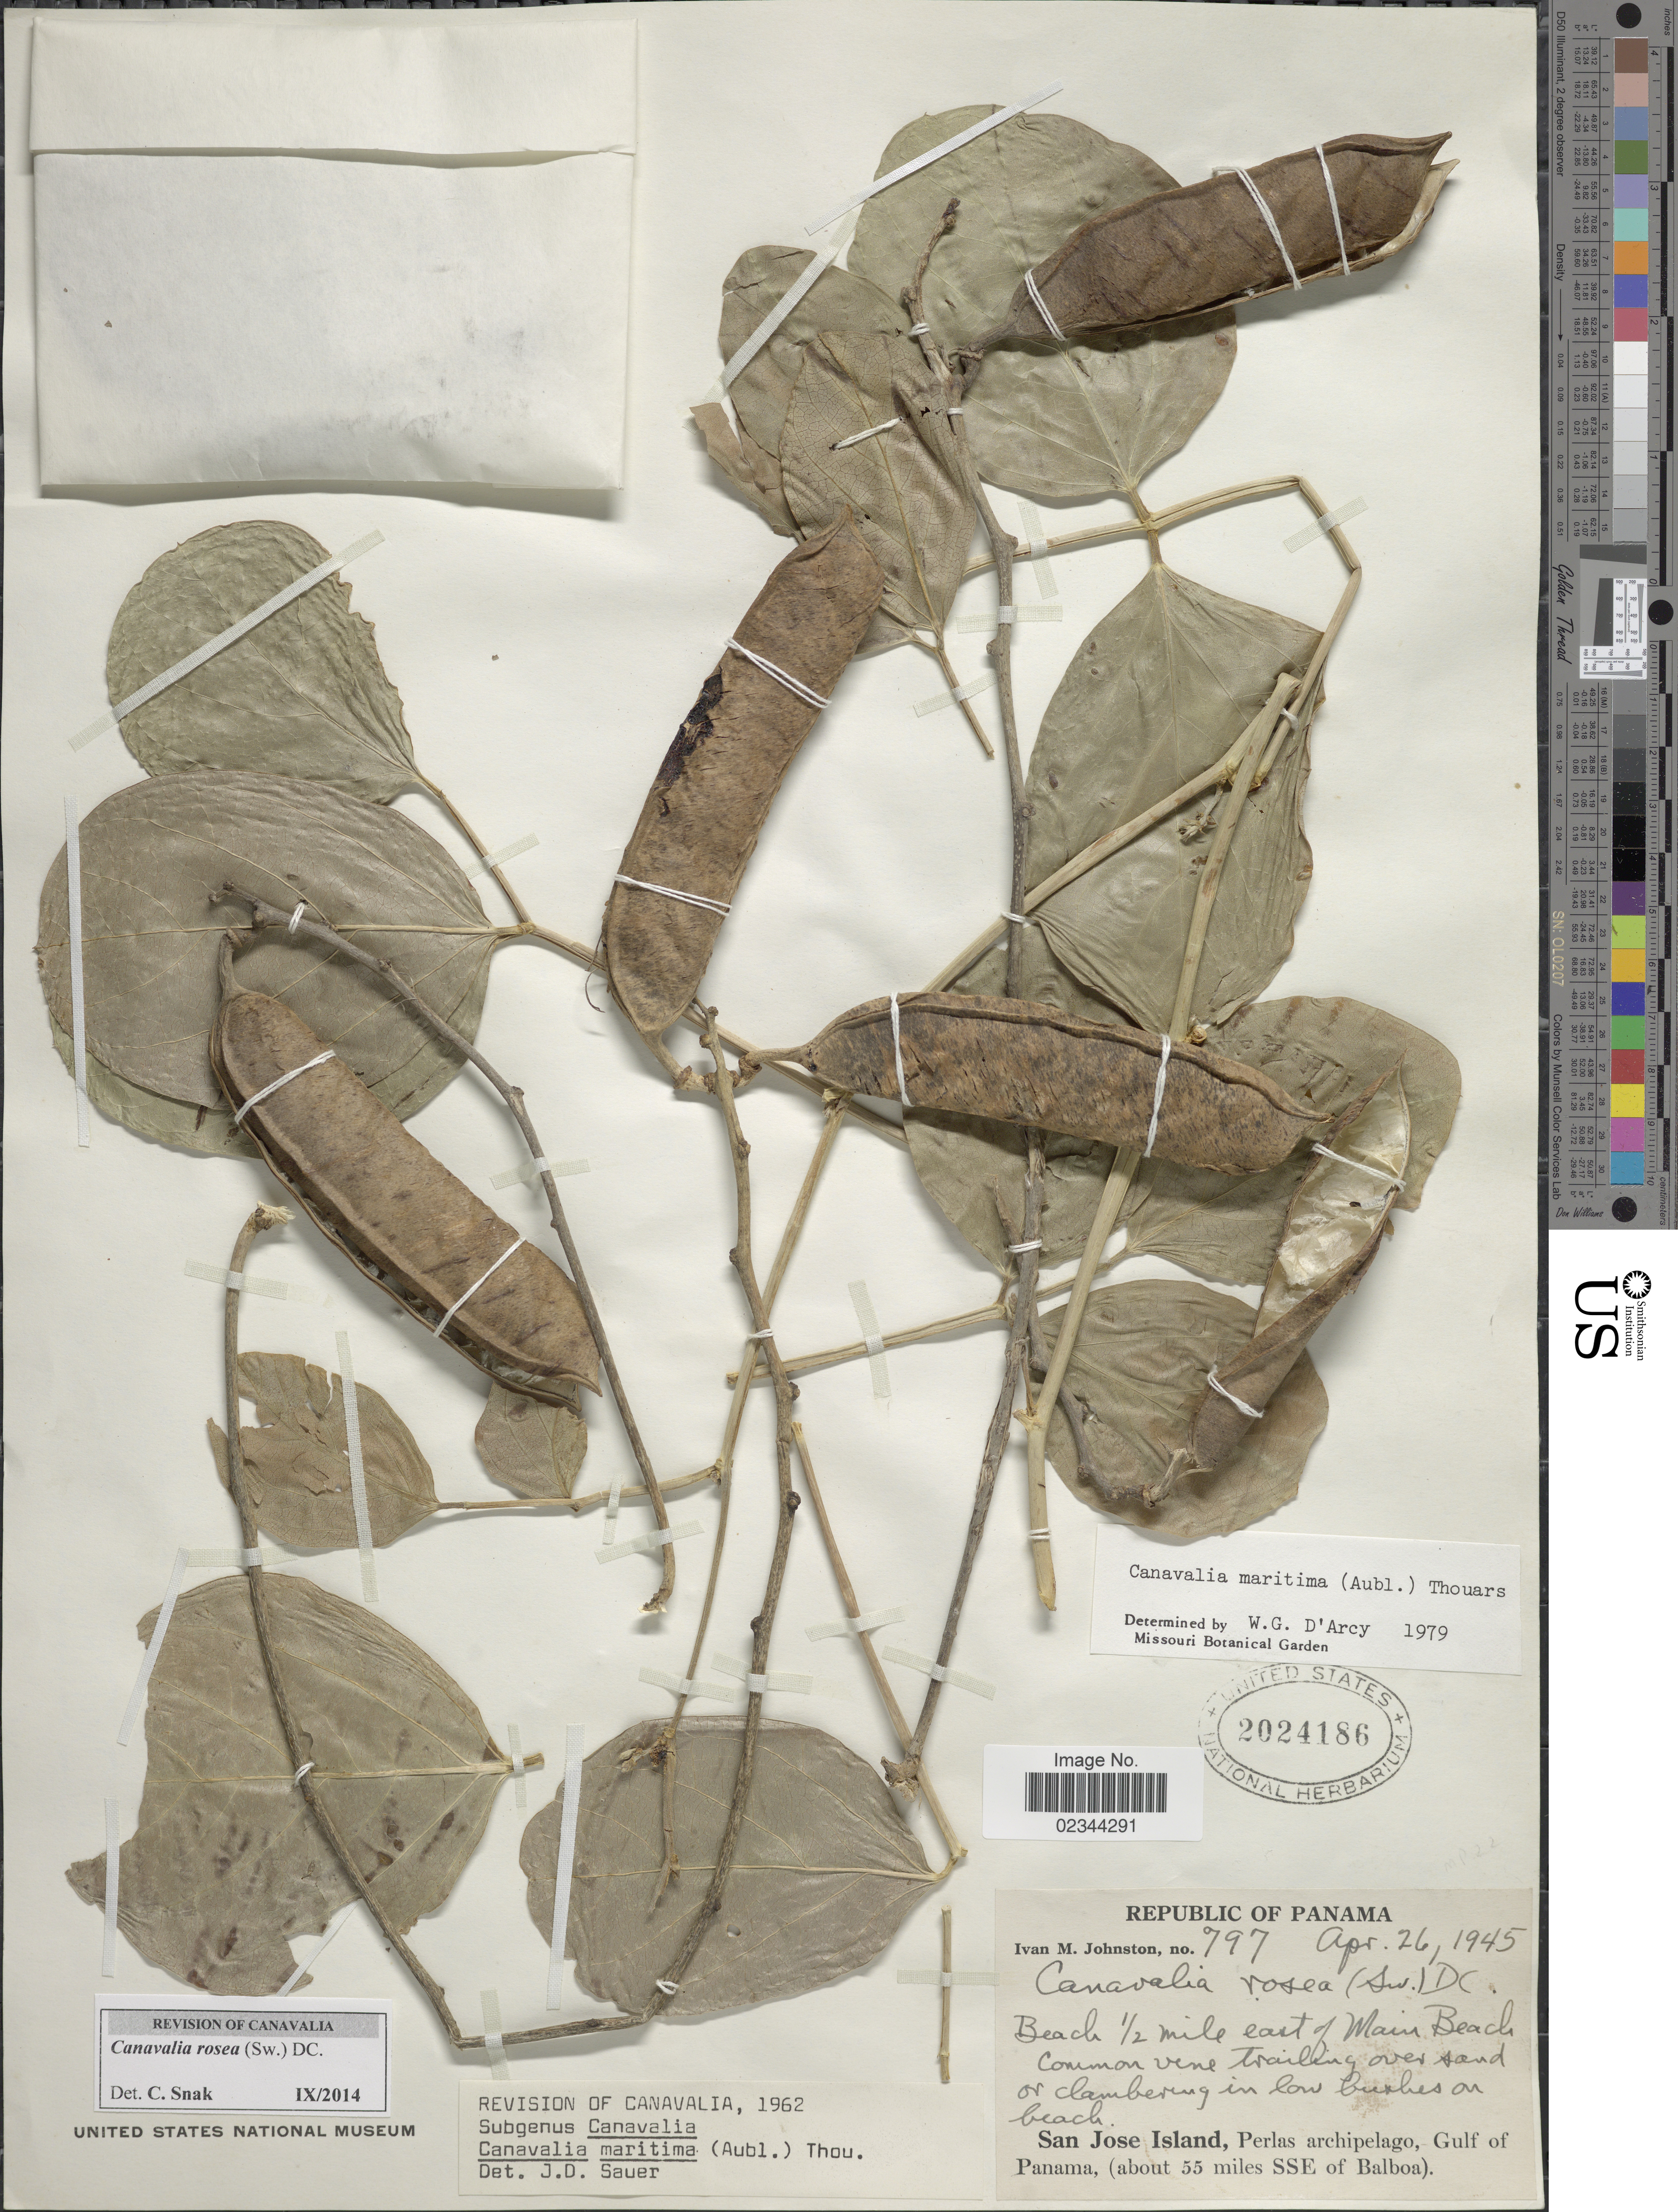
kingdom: Plantae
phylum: Tracheophyta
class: Magnoliopsida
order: Fabales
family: Fabaceae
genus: Canavalia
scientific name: Canavalia rosea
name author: (Sw.) DC.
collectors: I.M. Johnston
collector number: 797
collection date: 1945-04-26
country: Panama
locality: Beach 1/2 mile east of Main Beach common vine Trailing over sand or clambering in low bushes on beach, San Jose Island, Perlas archipelago, Gulf of Panama, (about 55 miles SSE of Balboa).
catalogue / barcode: US 2024186